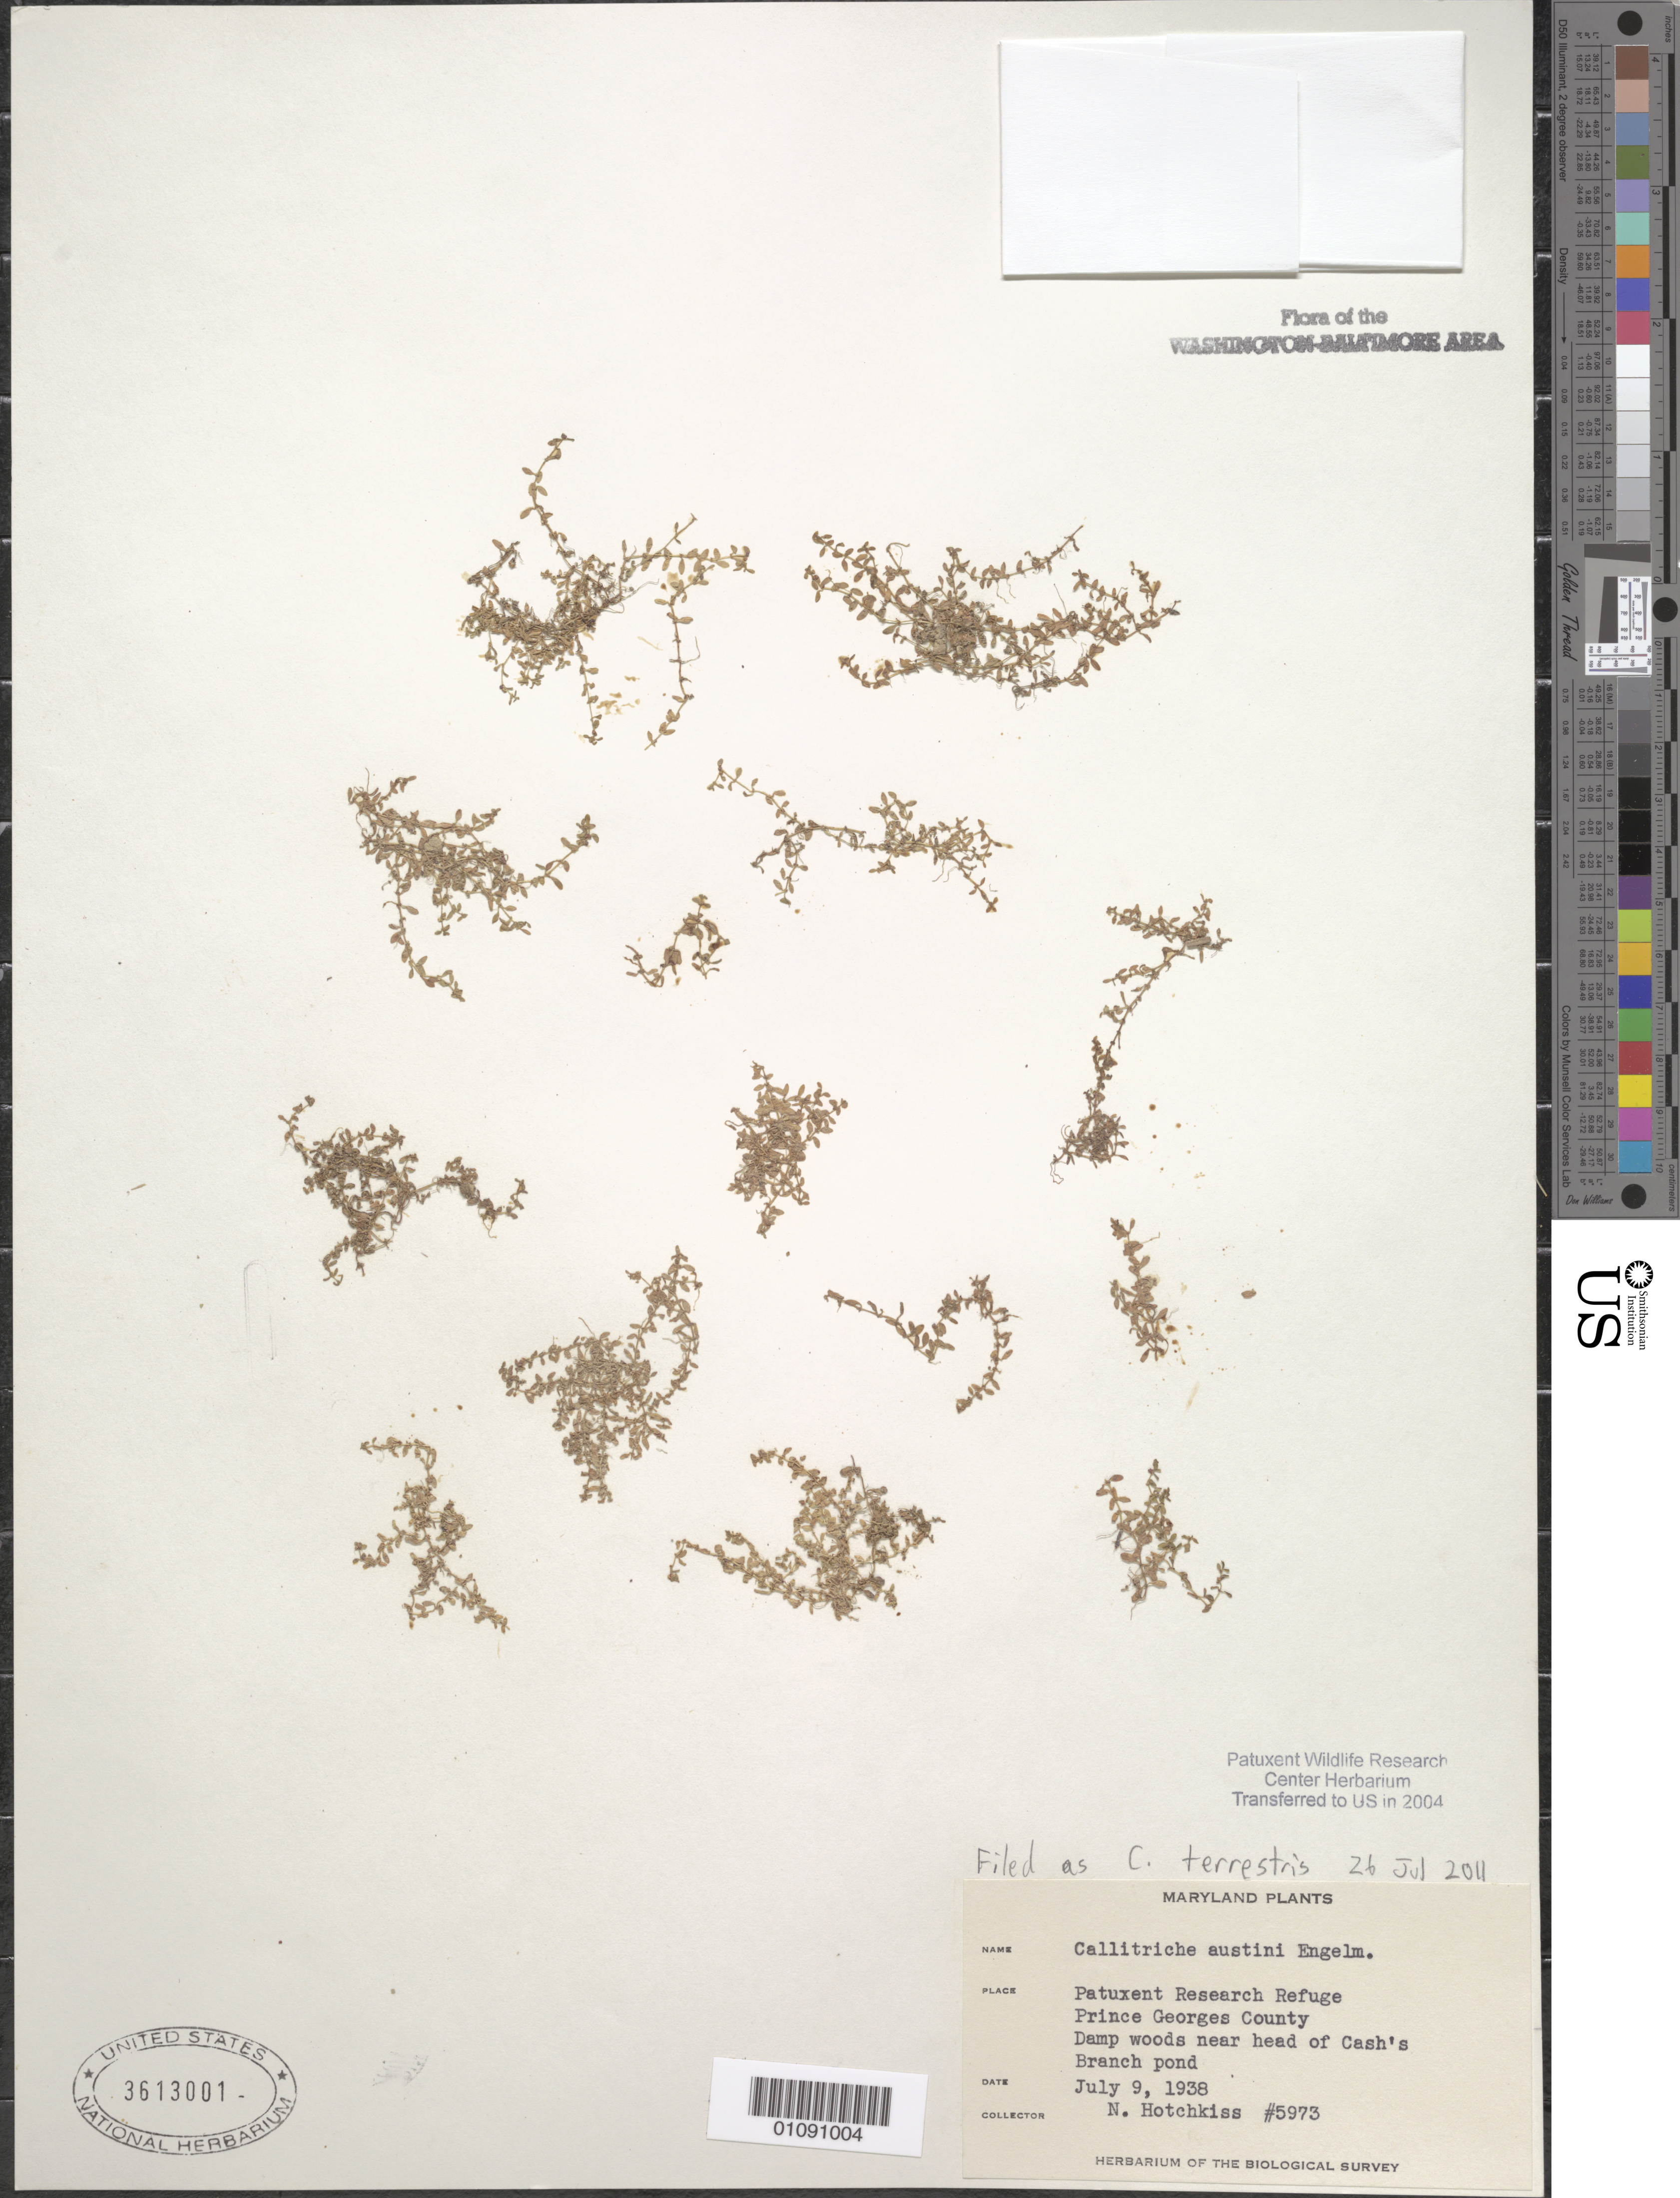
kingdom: Plantae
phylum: Tracheophyta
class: Magnoliopsida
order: Lamiales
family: Plantaginaceae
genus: Callitriche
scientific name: Callitriche terrestris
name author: Raf.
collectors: N. Hotchkiss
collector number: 5973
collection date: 1938-07-09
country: United States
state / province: Maryland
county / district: Prince George's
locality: Patuxent Wildlife Refuge. Near head of Cash's Branch pond.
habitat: Damp woods.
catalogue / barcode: US 3613001